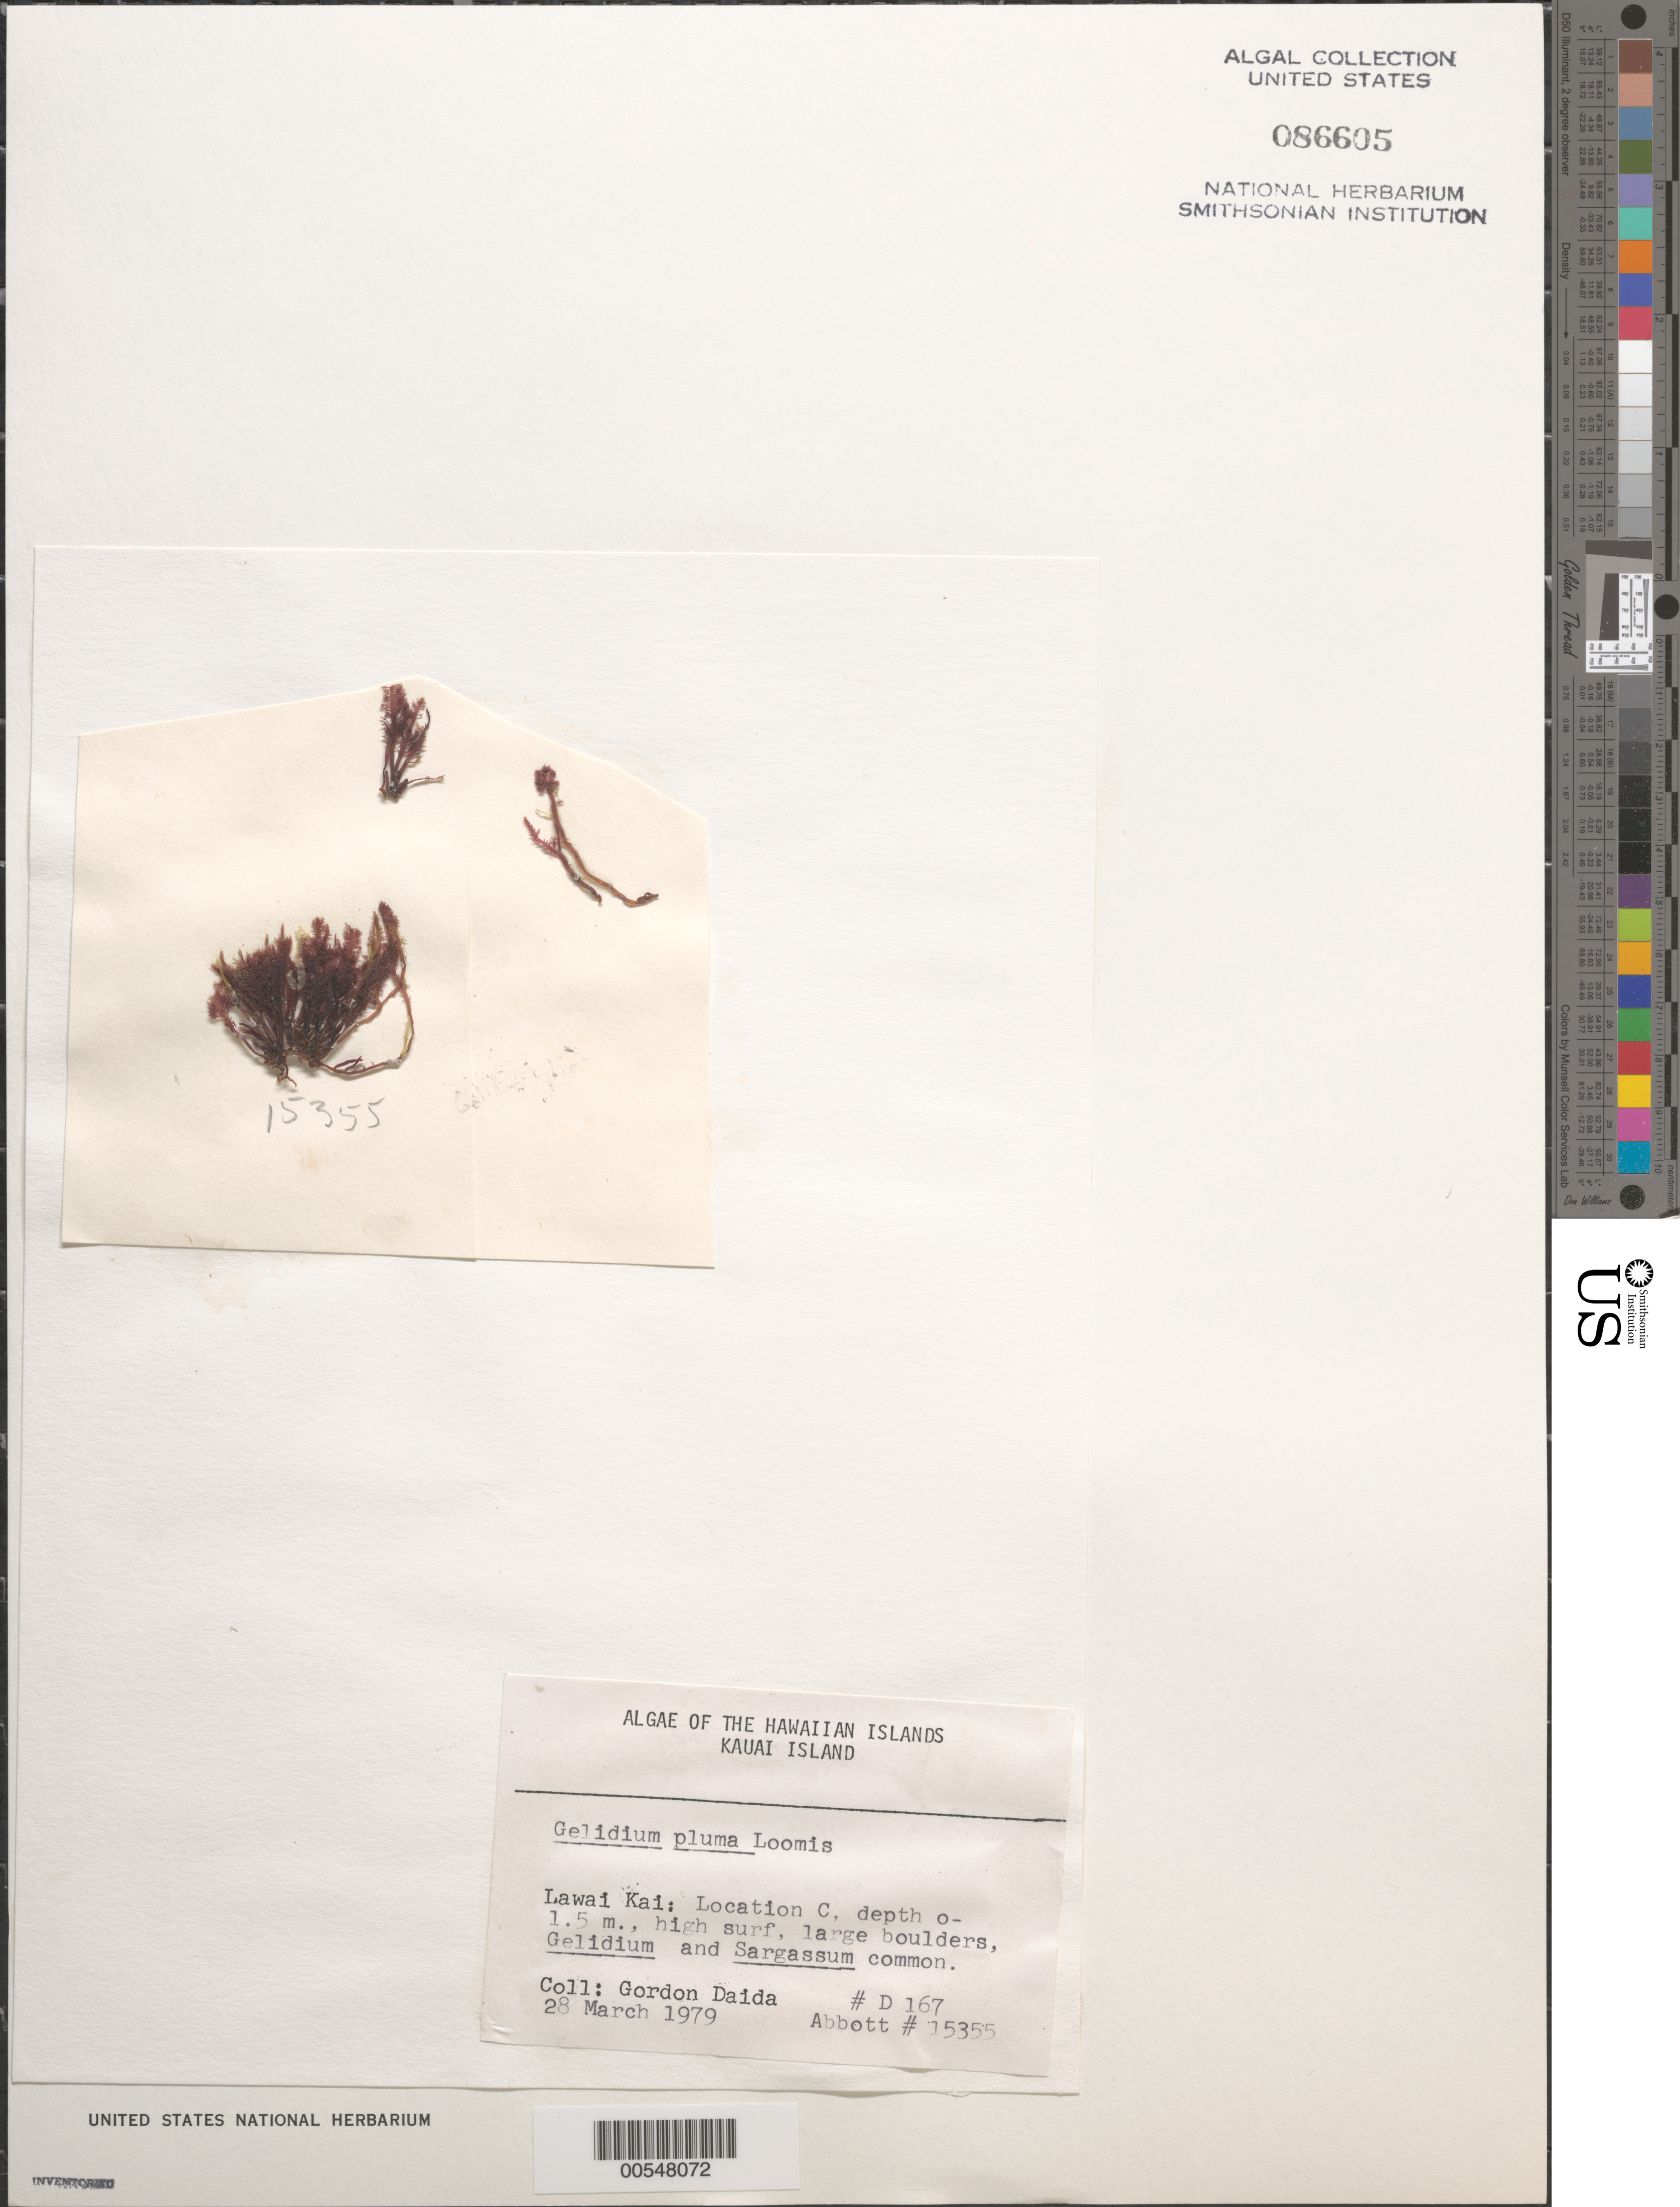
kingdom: Plantae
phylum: Rhodophyta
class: Florideophyceae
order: Gelidiales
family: Gelidiaceae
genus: Gelidium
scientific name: Gelidium pluma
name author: Bornet ex N.H. Loomis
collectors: G. Daida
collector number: D167 & IAA 15355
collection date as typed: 28 Mar 1979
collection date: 1979-03-28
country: United States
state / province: Hawaii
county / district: Kauai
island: Kaua'i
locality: Lawai Kai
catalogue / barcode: US 86605